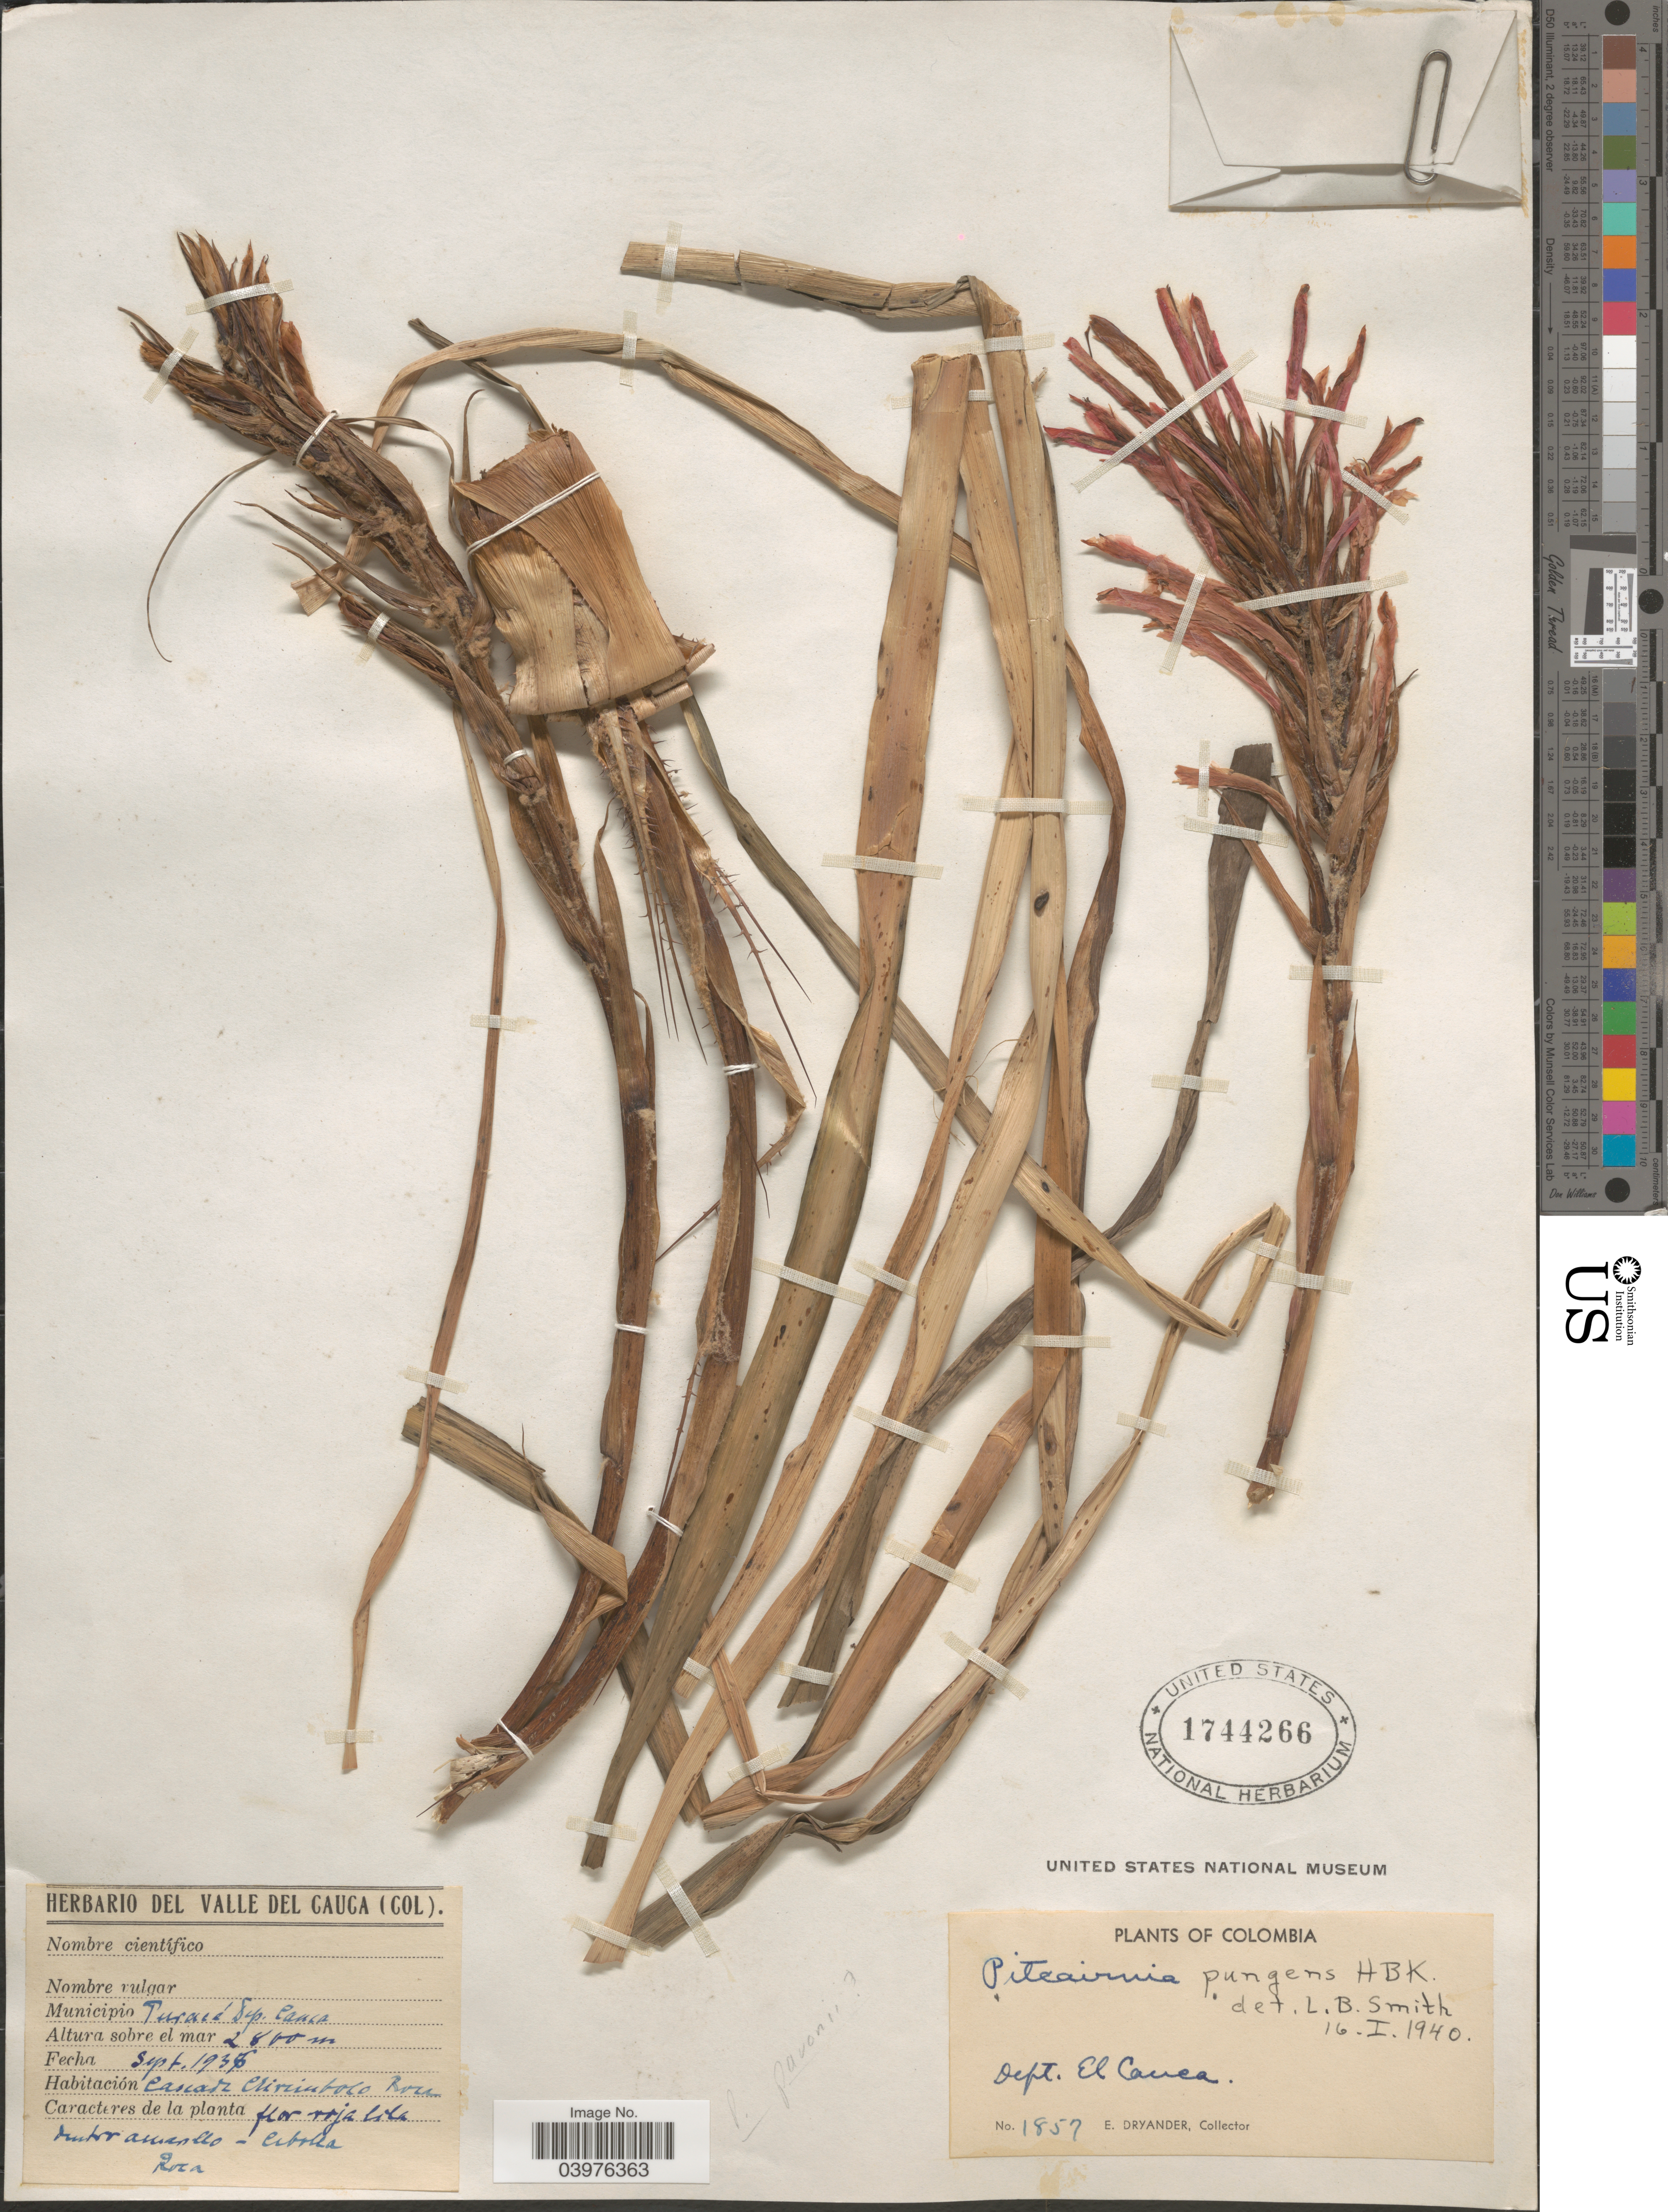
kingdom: Plantae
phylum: Tracheophyta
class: Liliopsida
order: Poales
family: Bromeliaceae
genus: Pitcairnia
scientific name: Pitcairnia pungens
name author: Kunth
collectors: E. Dryander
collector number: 1857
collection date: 1937-09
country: Colombia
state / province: Cauca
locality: Puracé. Dept. El Cauca.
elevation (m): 2800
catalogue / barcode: US 1744266